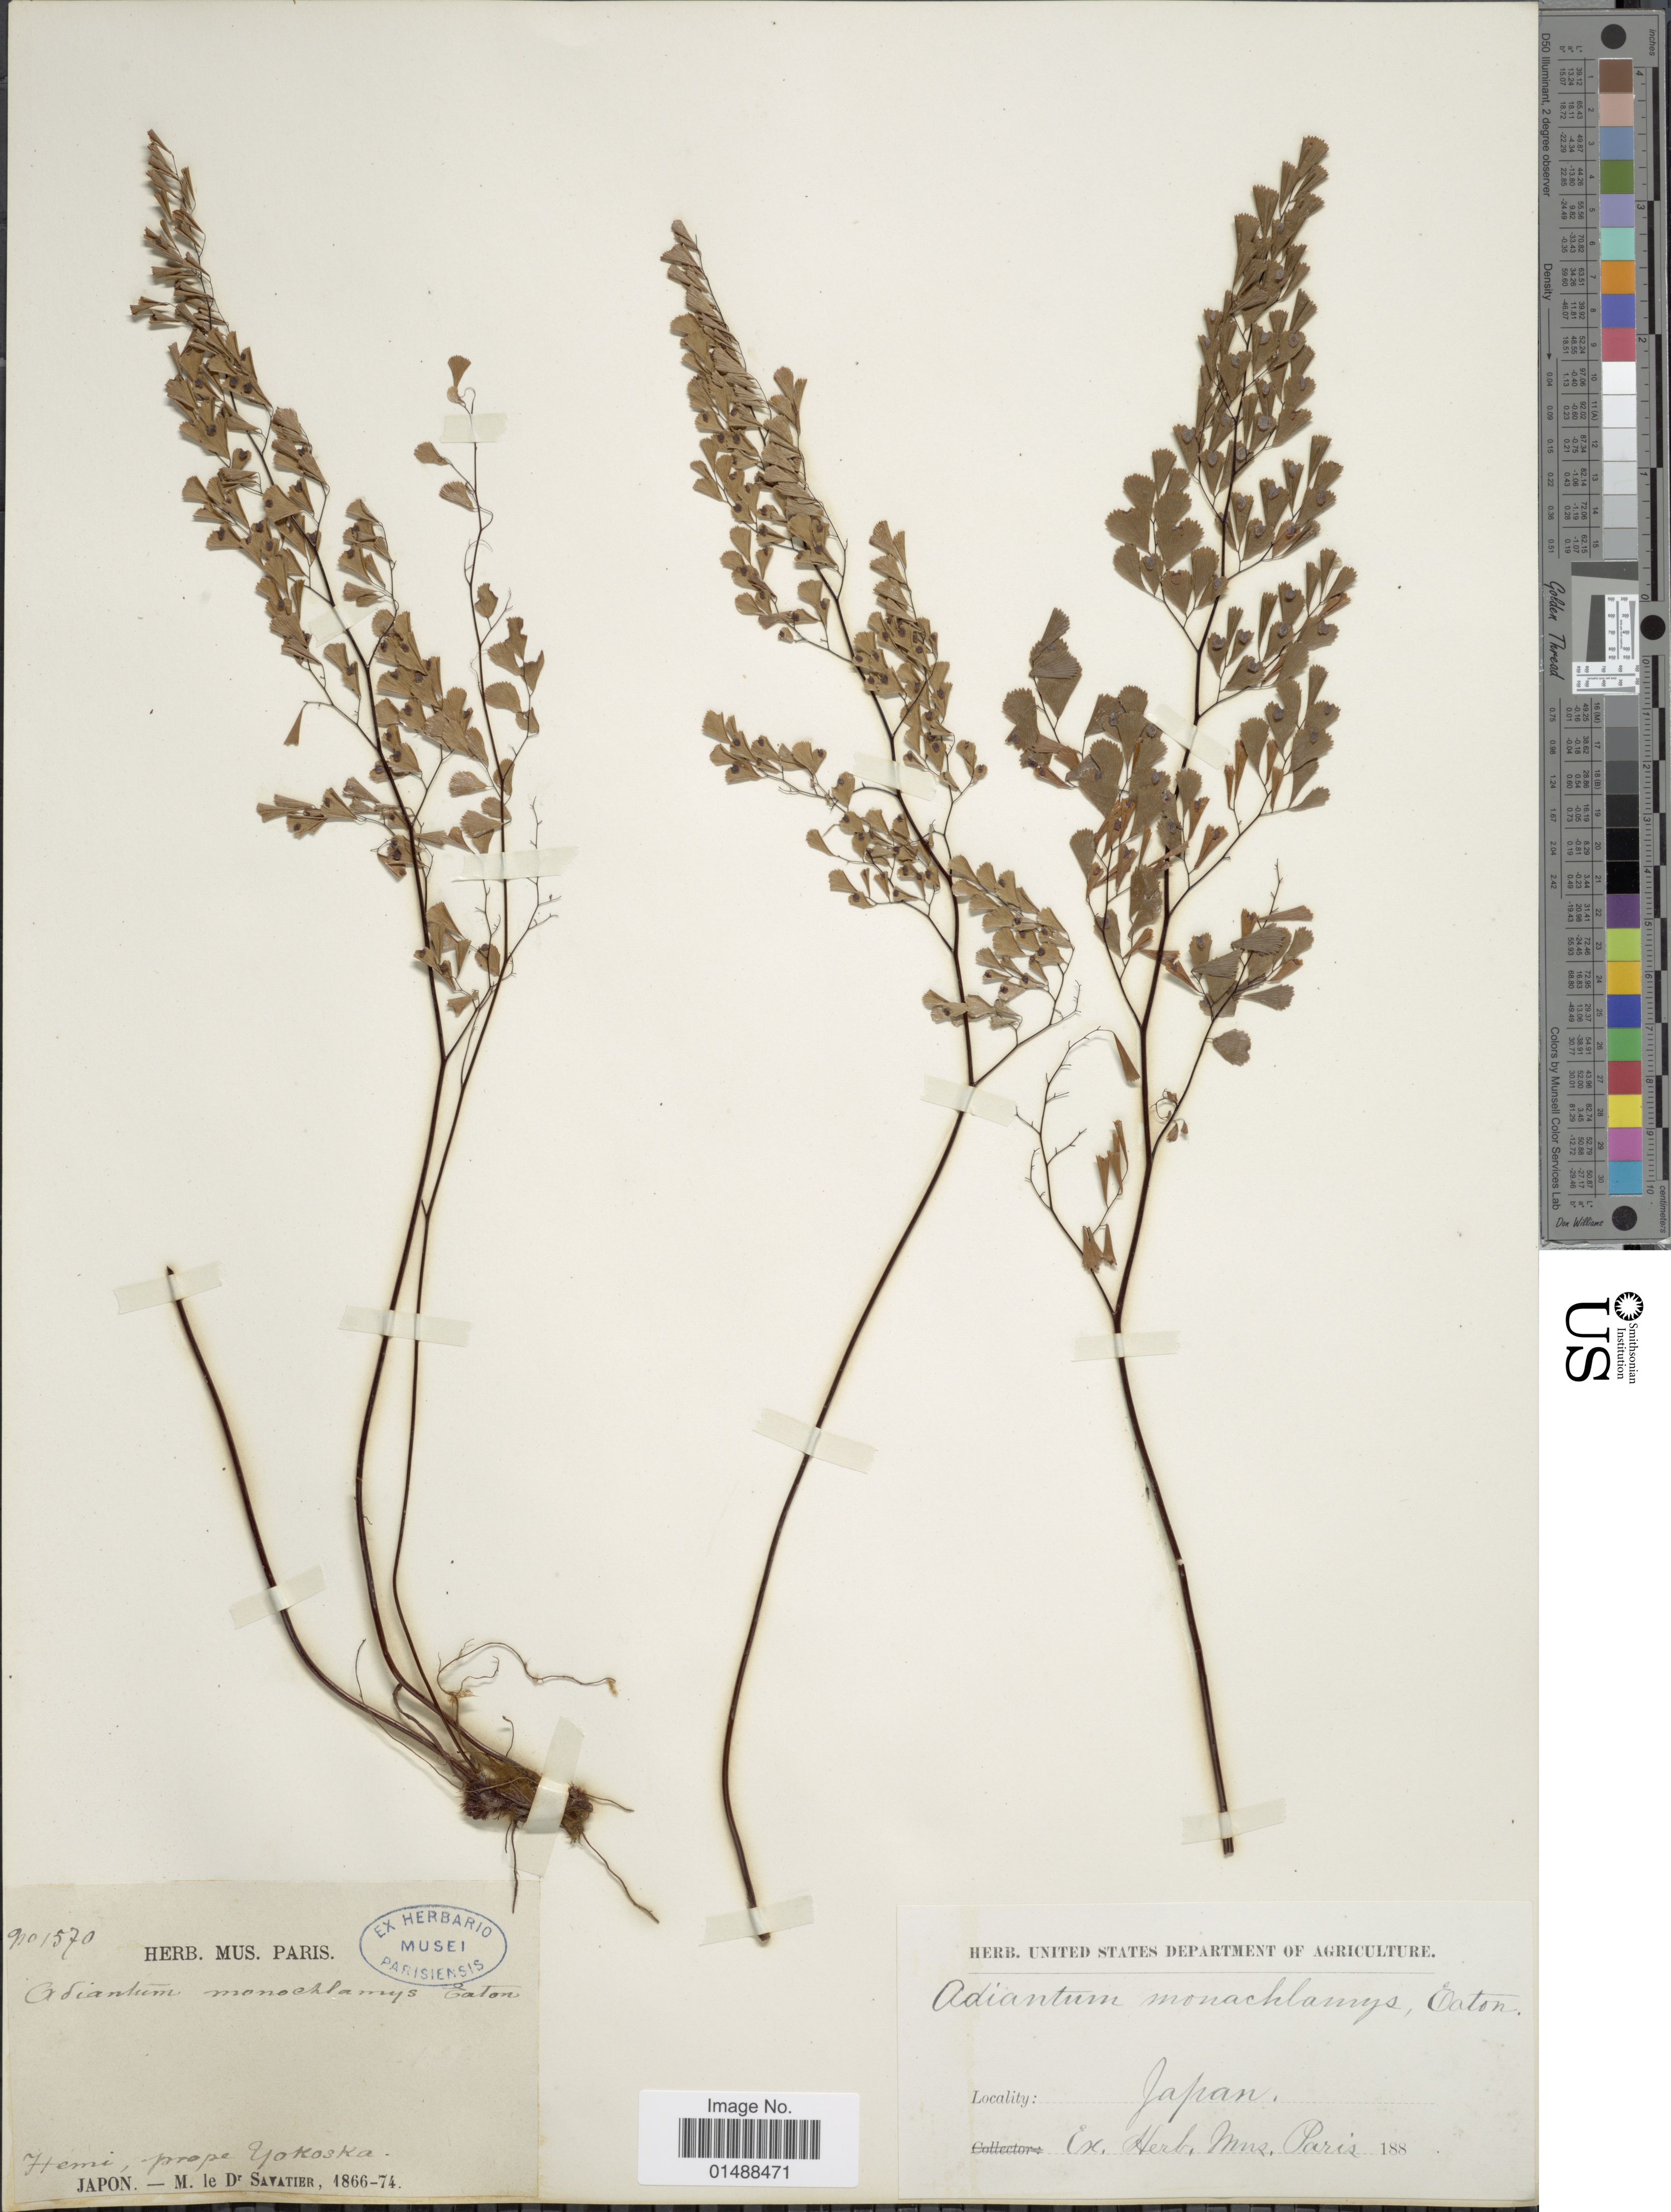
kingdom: Plantae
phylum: Tracheophyta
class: Polypodiopsida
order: Polypodiales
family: Pteridaceae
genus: Adiantum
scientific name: Adiantum monochlamys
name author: D.C. Eaton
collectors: ex herb. Mus. Paris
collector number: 1570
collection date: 1866/1874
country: Japan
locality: Japan.